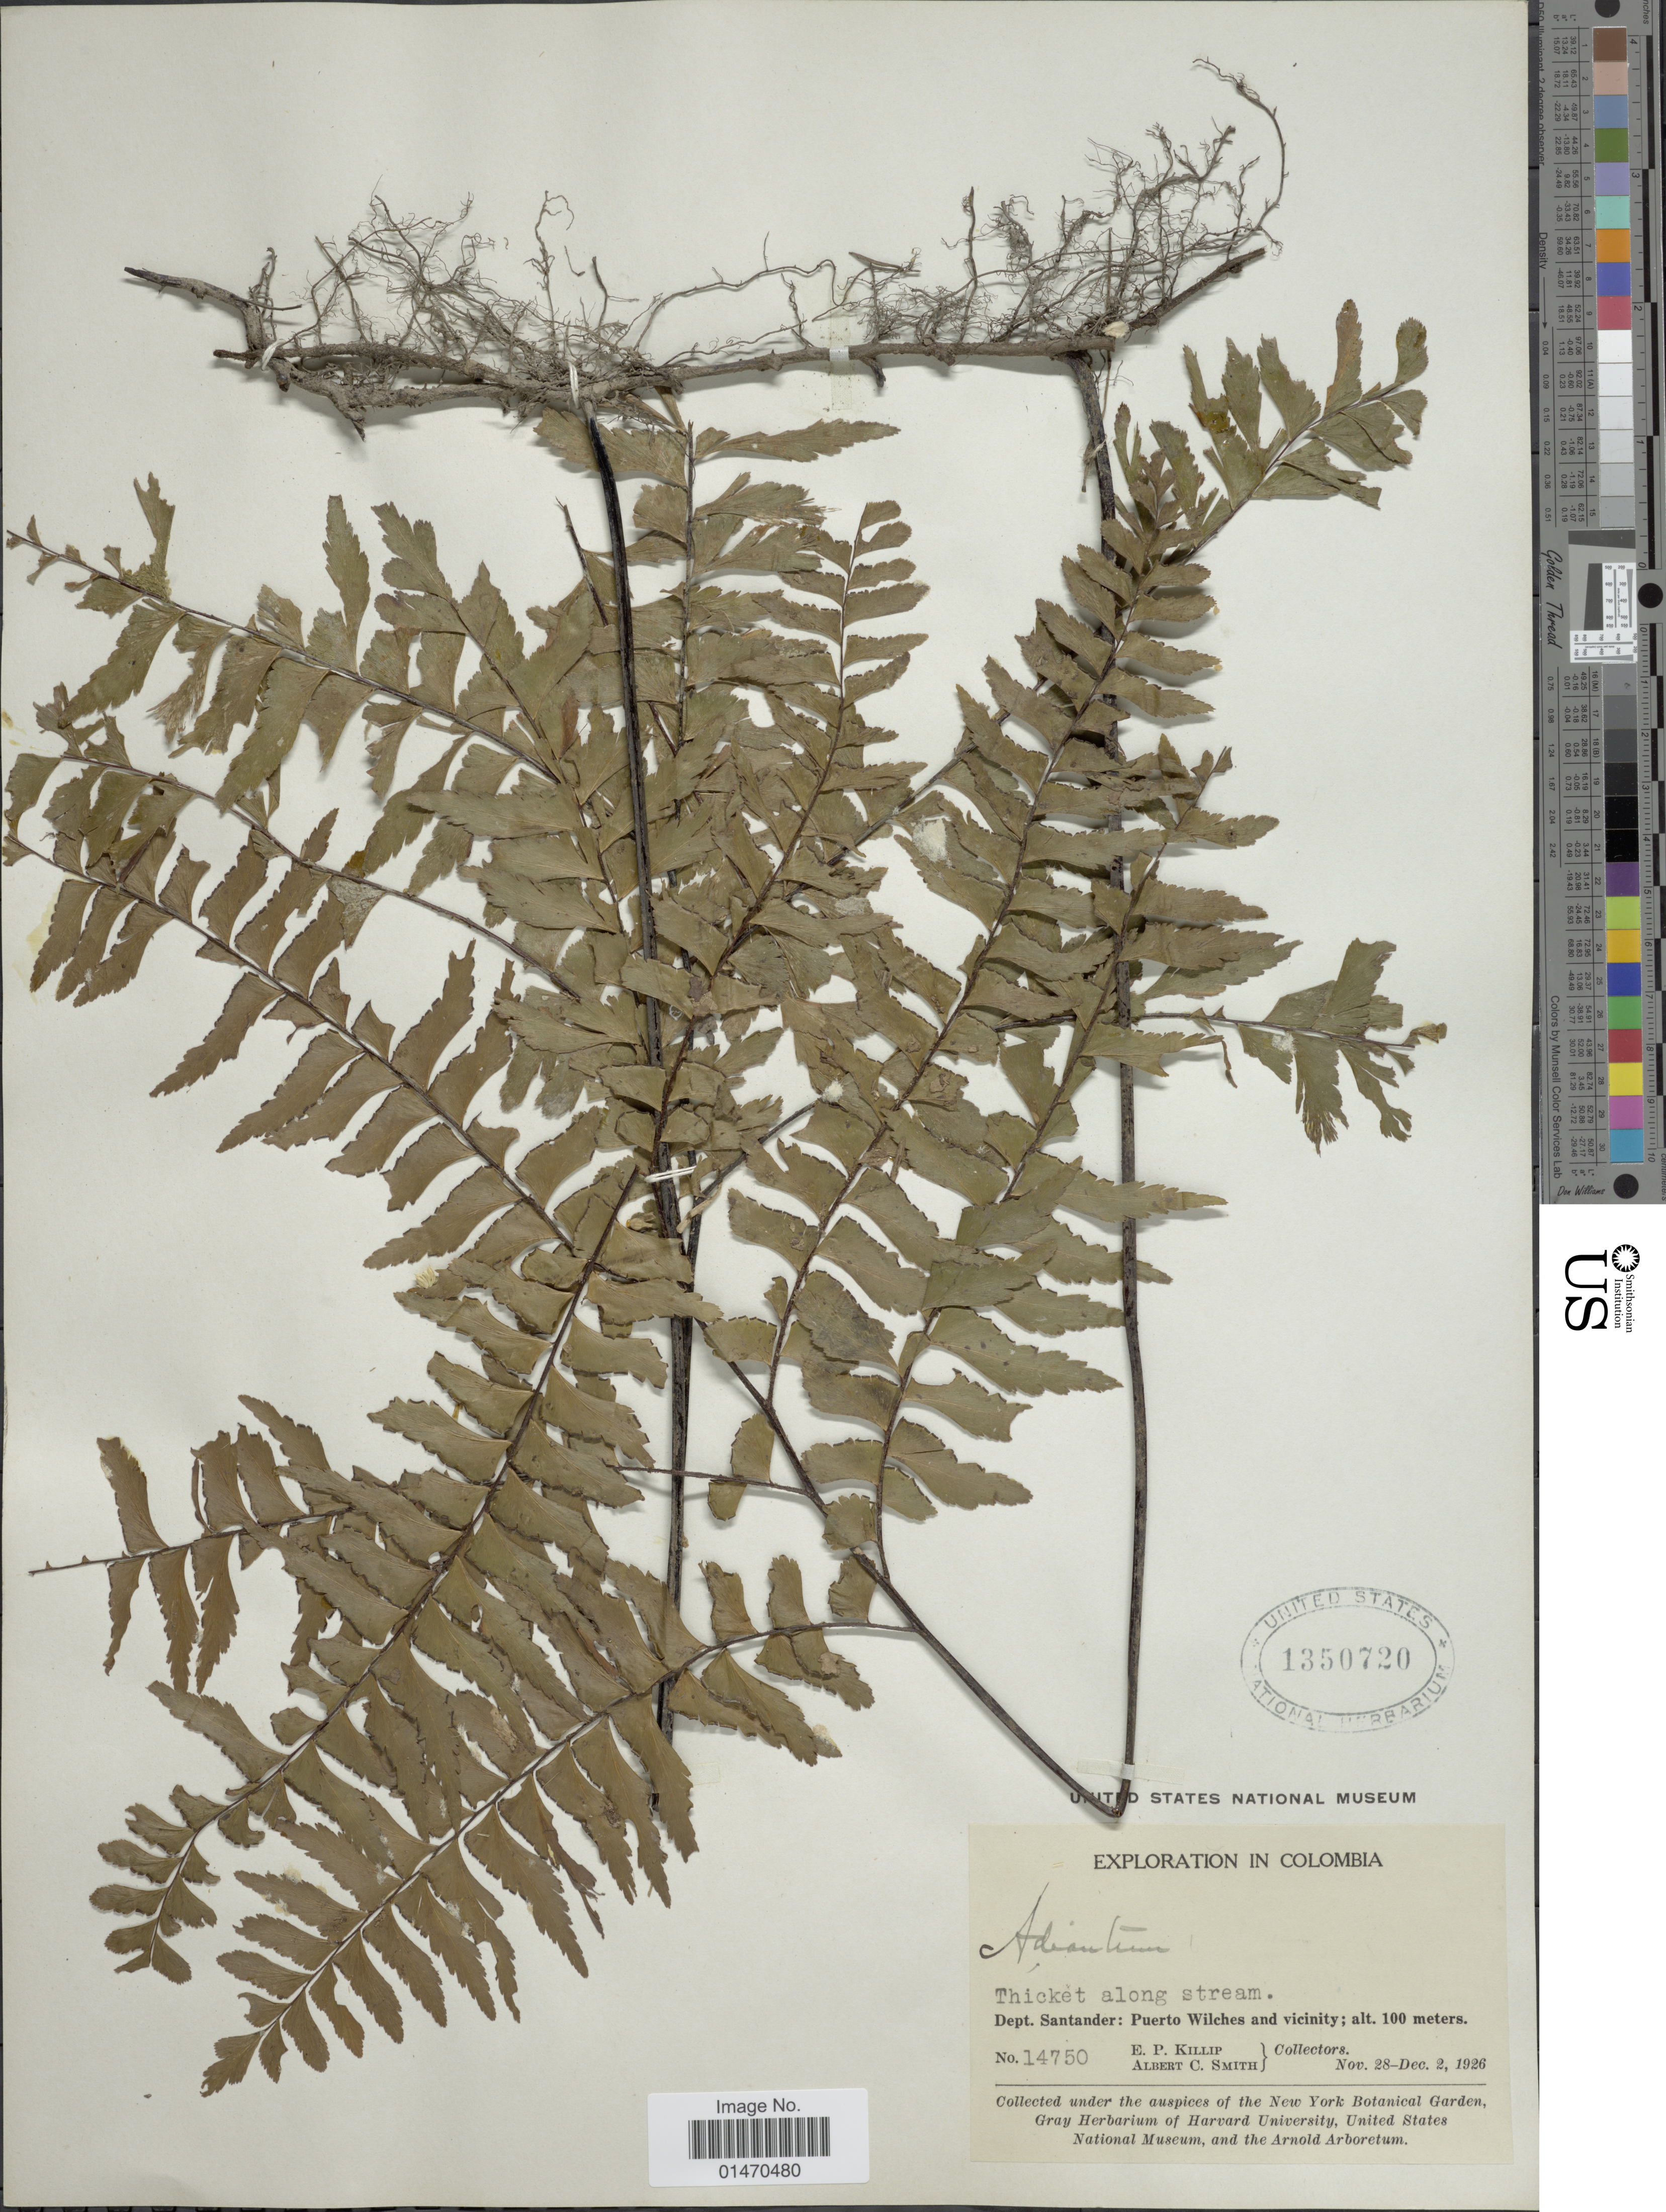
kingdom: Plantae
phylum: Tracheophyta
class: Polypodiopsida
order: Polypodiales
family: Pteridaceae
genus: Adiantum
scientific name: Adiantum latifolium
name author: Lam.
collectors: E. P. Killip & A. C. Smith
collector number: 14750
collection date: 1926-11-28/1926-12-02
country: Colombia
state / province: Santander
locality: Dept. Santander: Puerto Wilches and vicinity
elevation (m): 100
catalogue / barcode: US 1350720